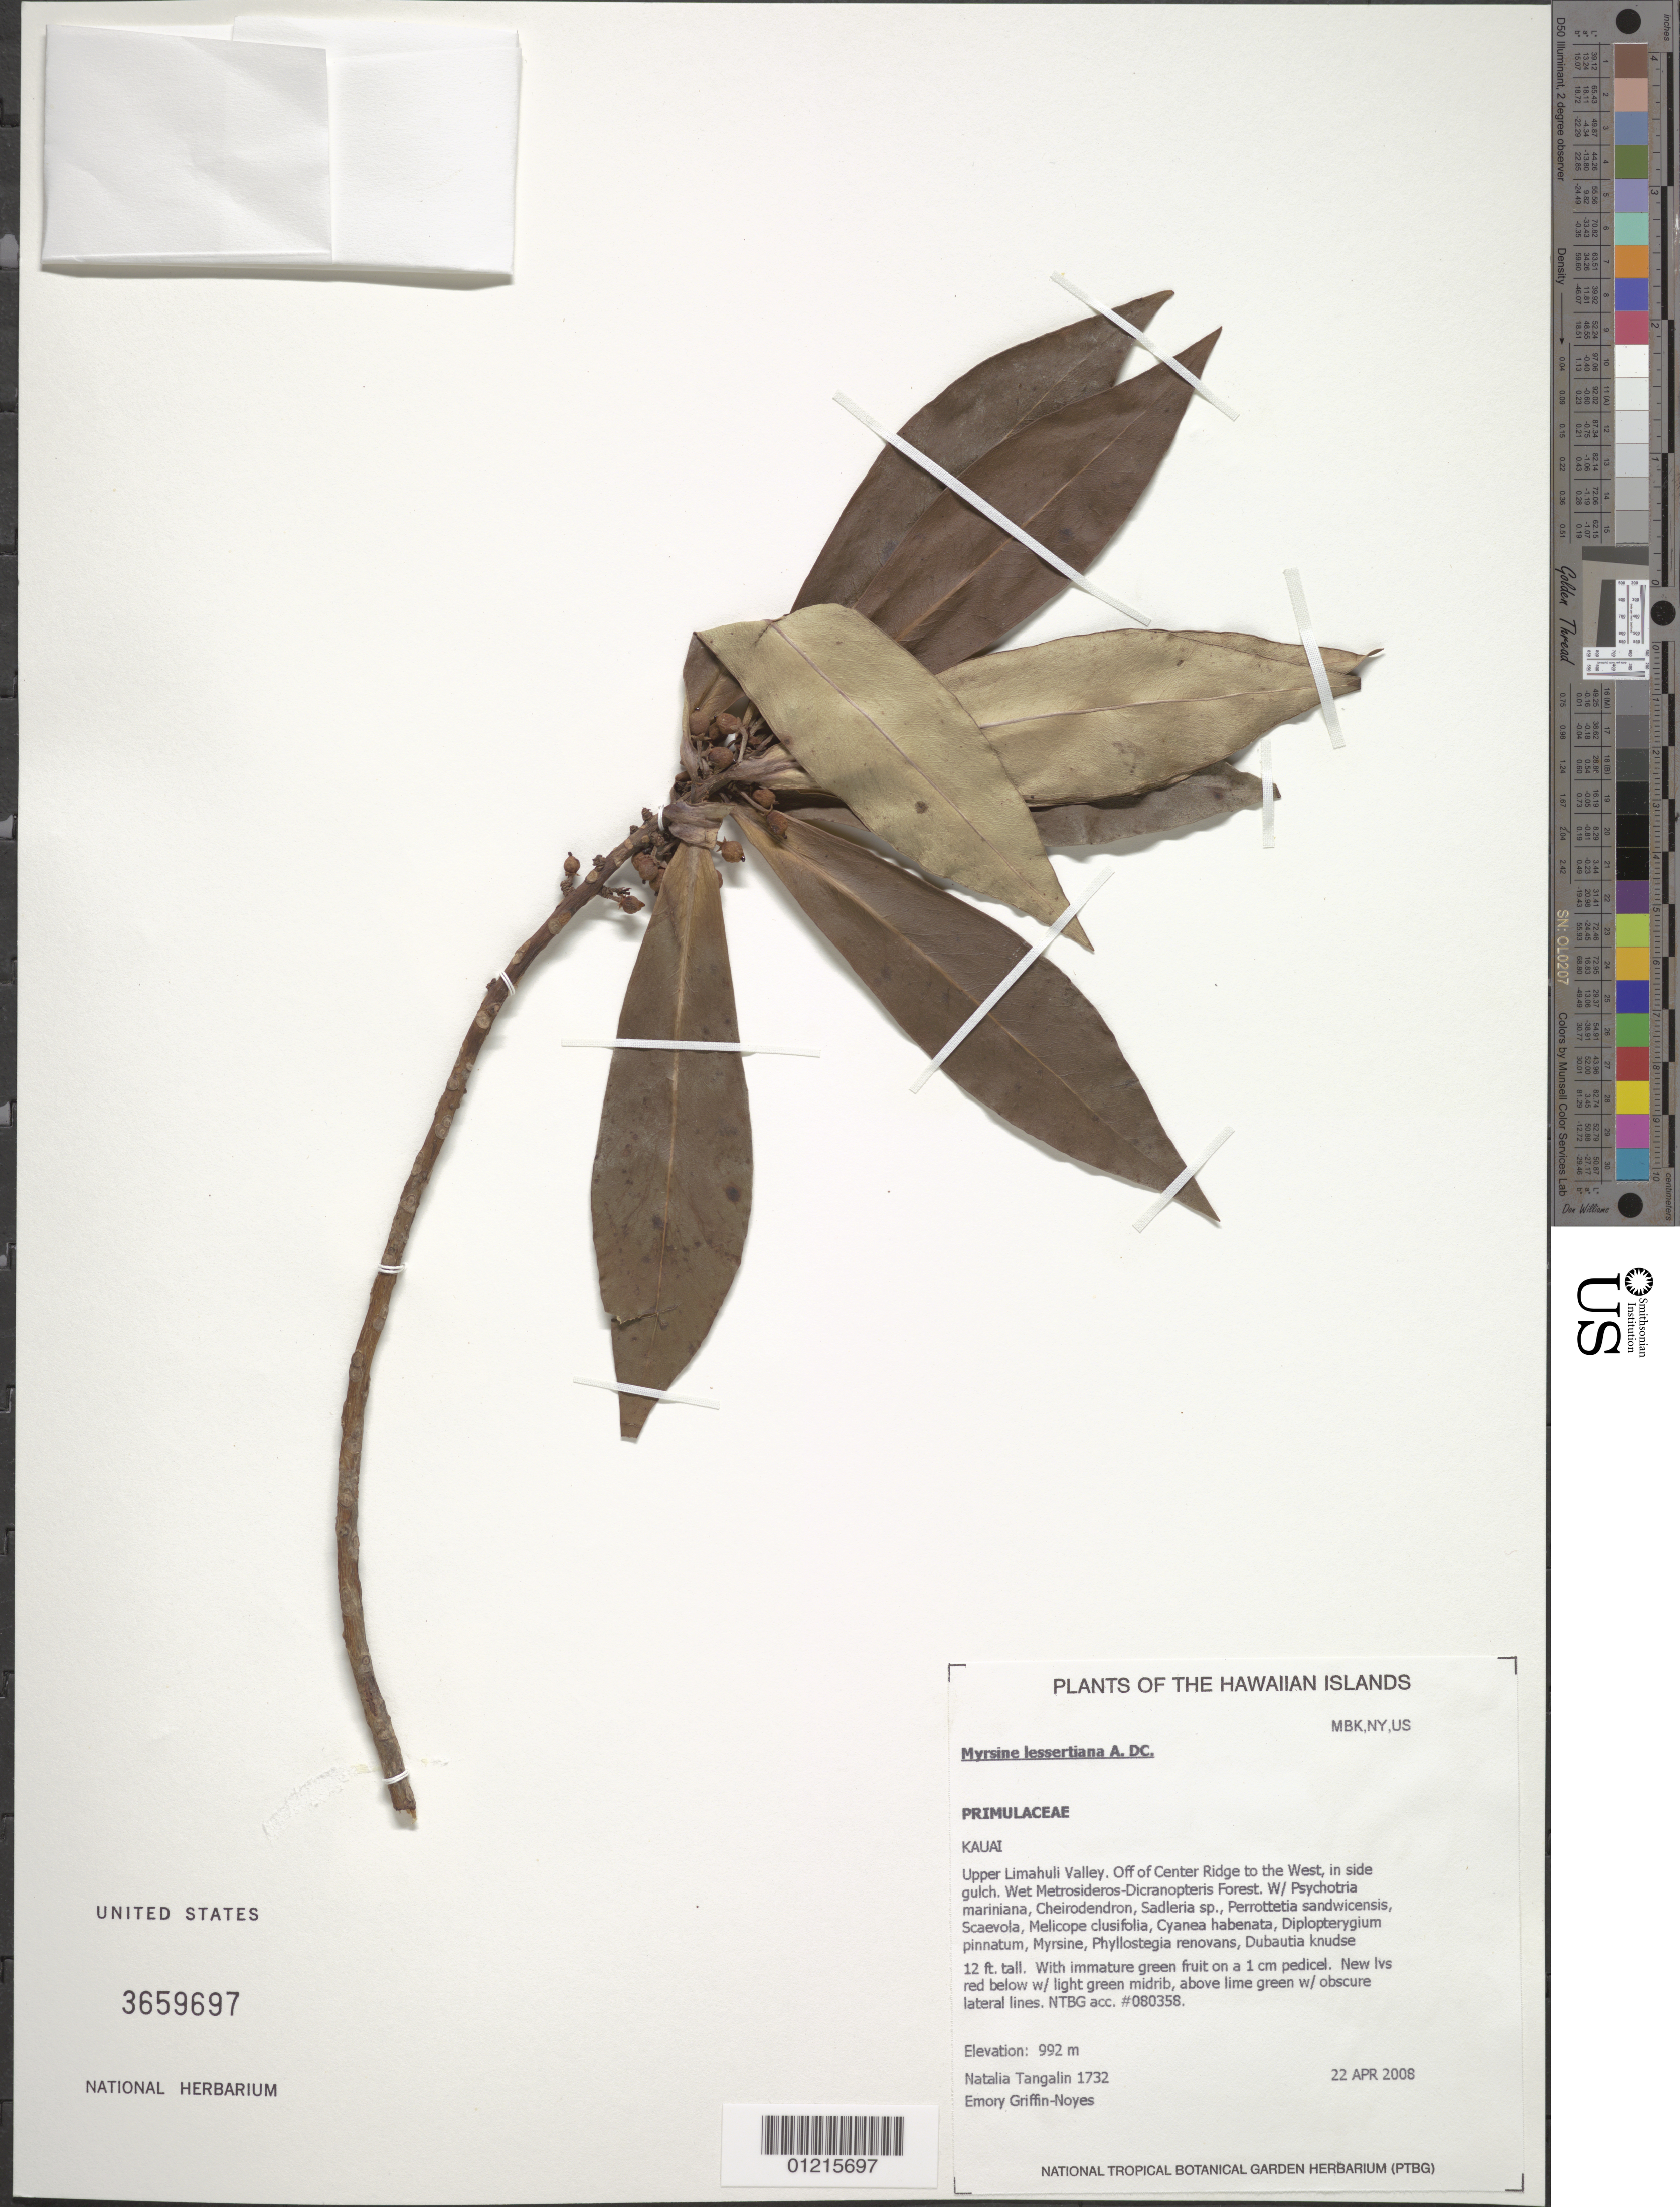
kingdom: Plantae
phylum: Tracheophyta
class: Magnoliopsida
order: Ericales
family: Primulaceae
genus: Myrsine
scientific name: Myrsine lessertiana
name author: A. DC.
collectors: N. Tangalin & E. Griffin-Noyes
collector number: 1732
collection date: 2008-04-22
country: United States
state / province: Hawaii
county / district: Kaui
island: Kaua'i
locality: Upper Limahuli Valley, off of Center Ridge to the West, in side gulch.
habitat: Wet forest.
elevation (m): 992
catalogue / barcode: US 3659697